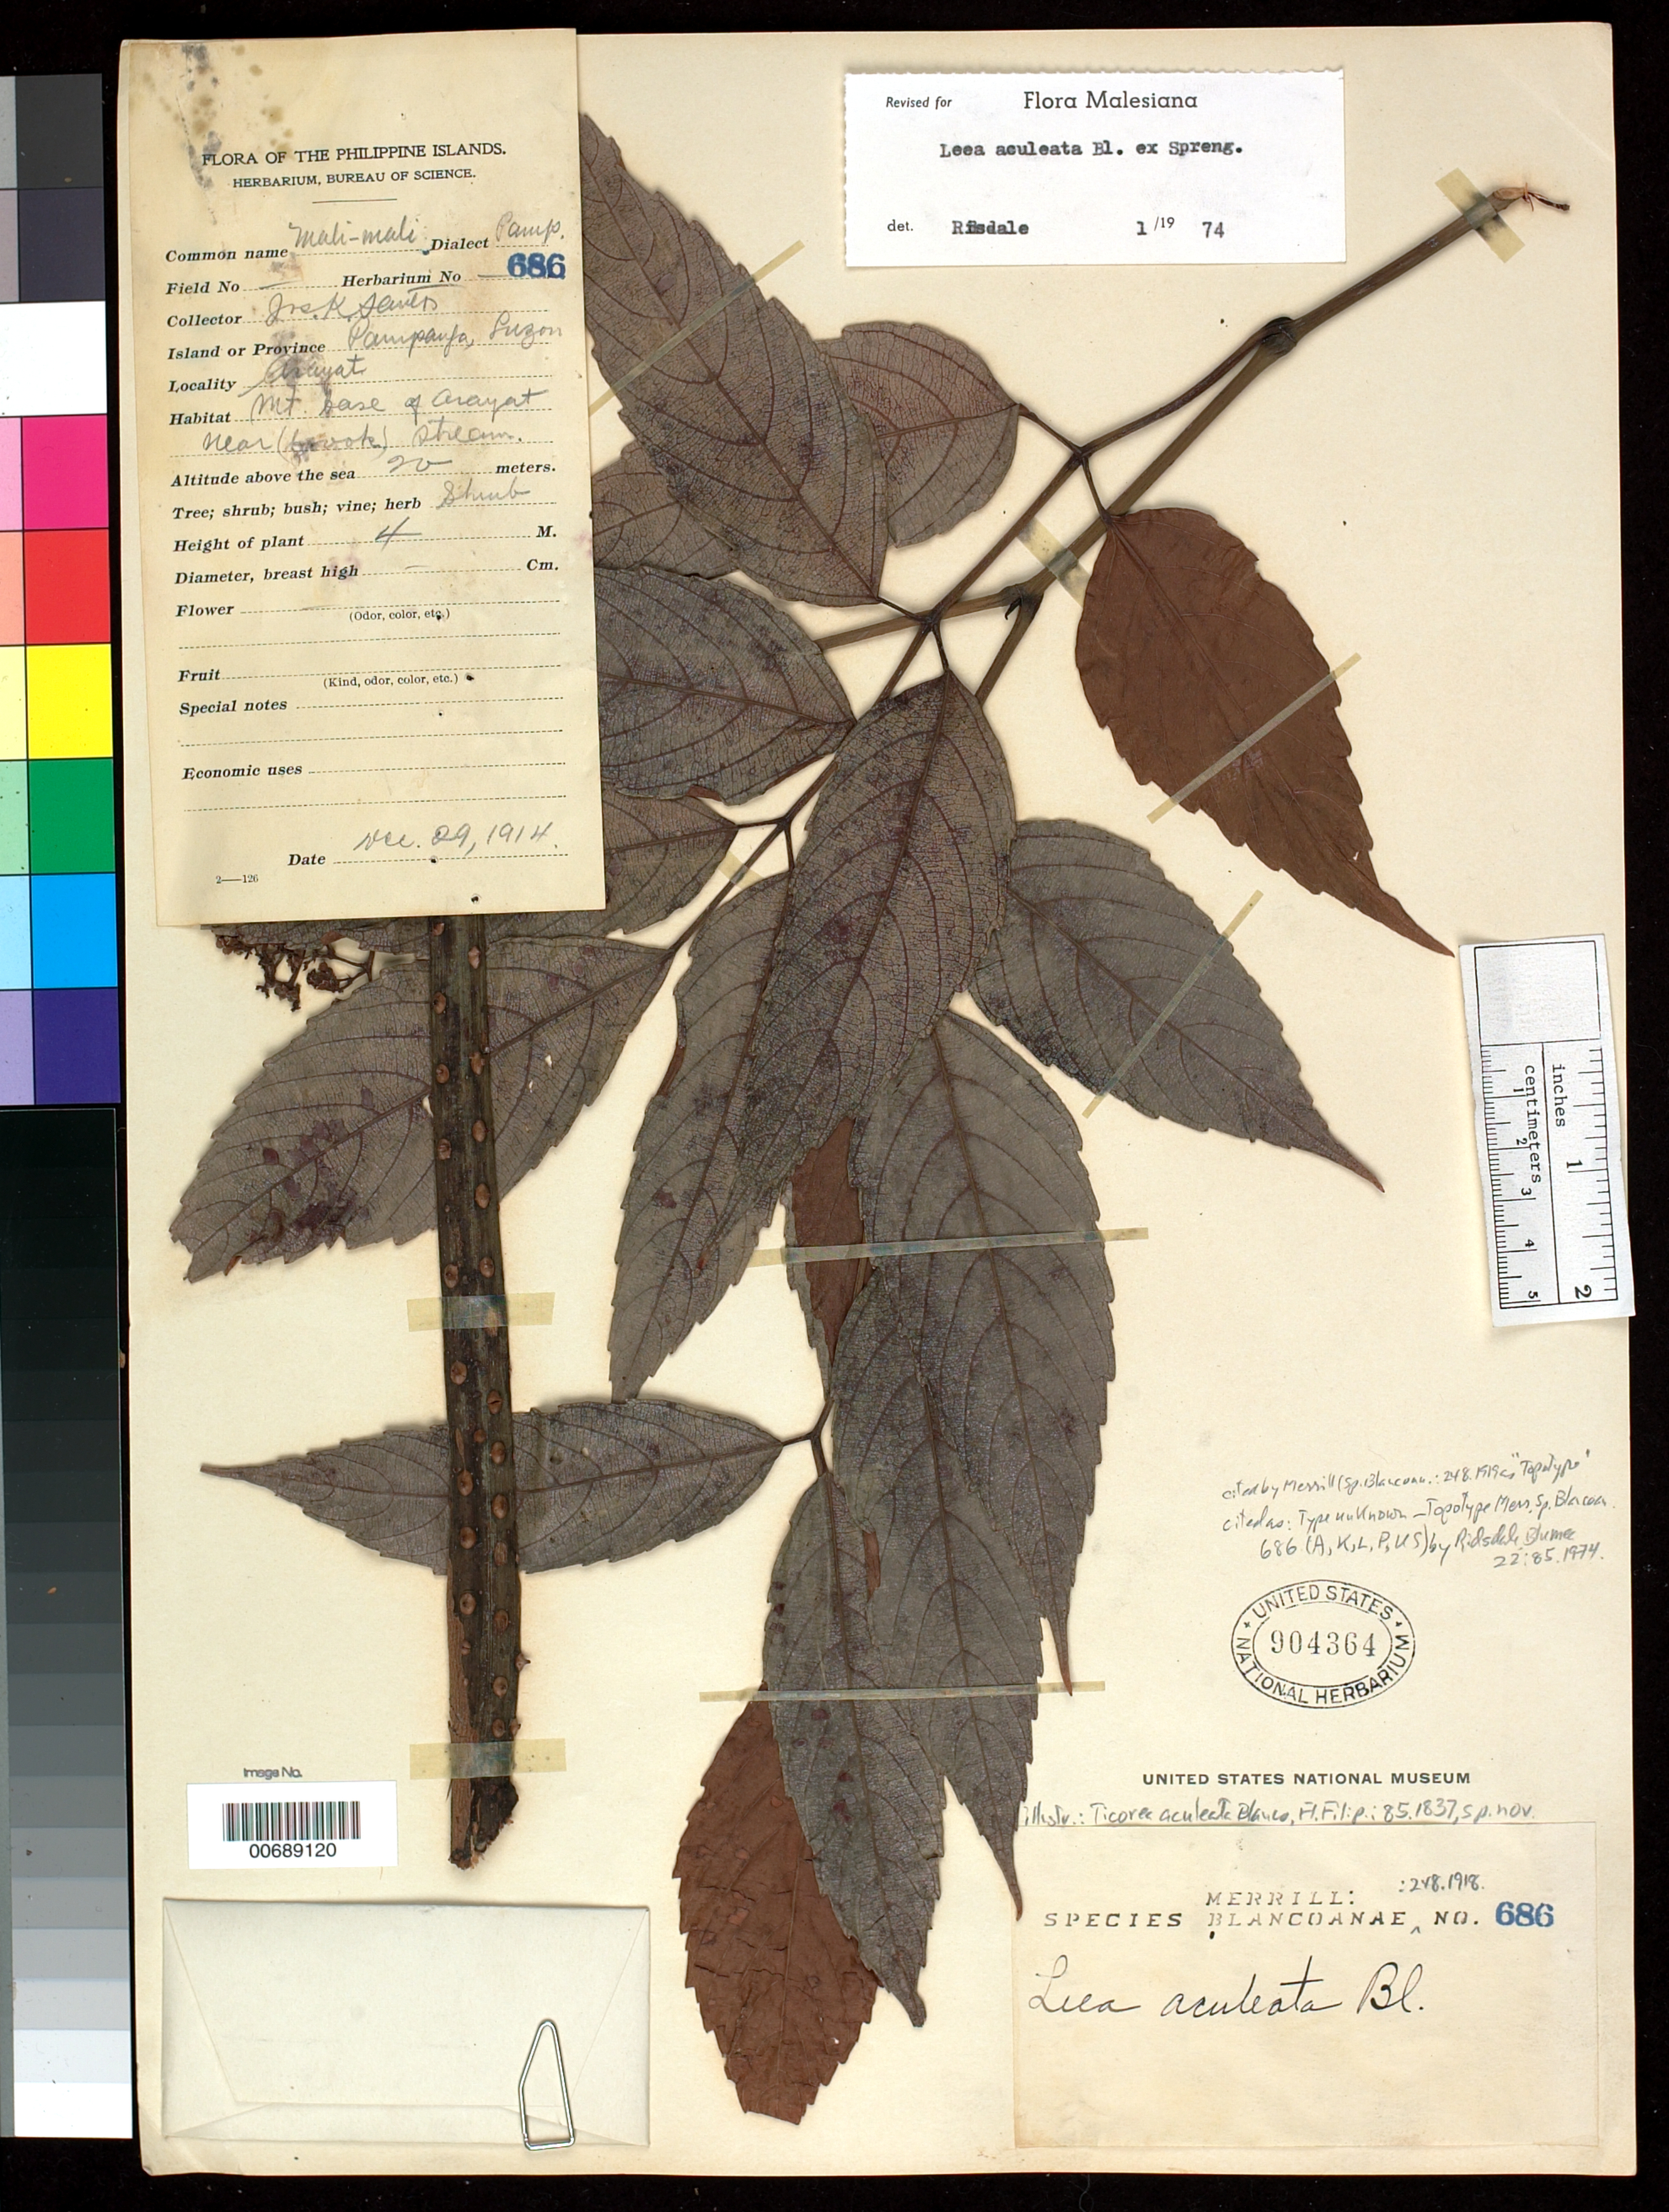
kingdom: Plantae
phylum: Tracheophyta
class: Magnoliopsida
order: Vitales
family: Vitaceae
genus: Leea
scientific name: Leea aculeata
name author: Blume ex Spreng.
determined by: Ridsdale, C. E.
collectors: J. K. Santos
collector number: Sp. Blancoan. 0686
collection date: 1911/1919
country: Philippines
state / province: Central Luzon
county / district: Pampanga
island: Luzon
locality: Arayat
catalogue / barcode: US 904364